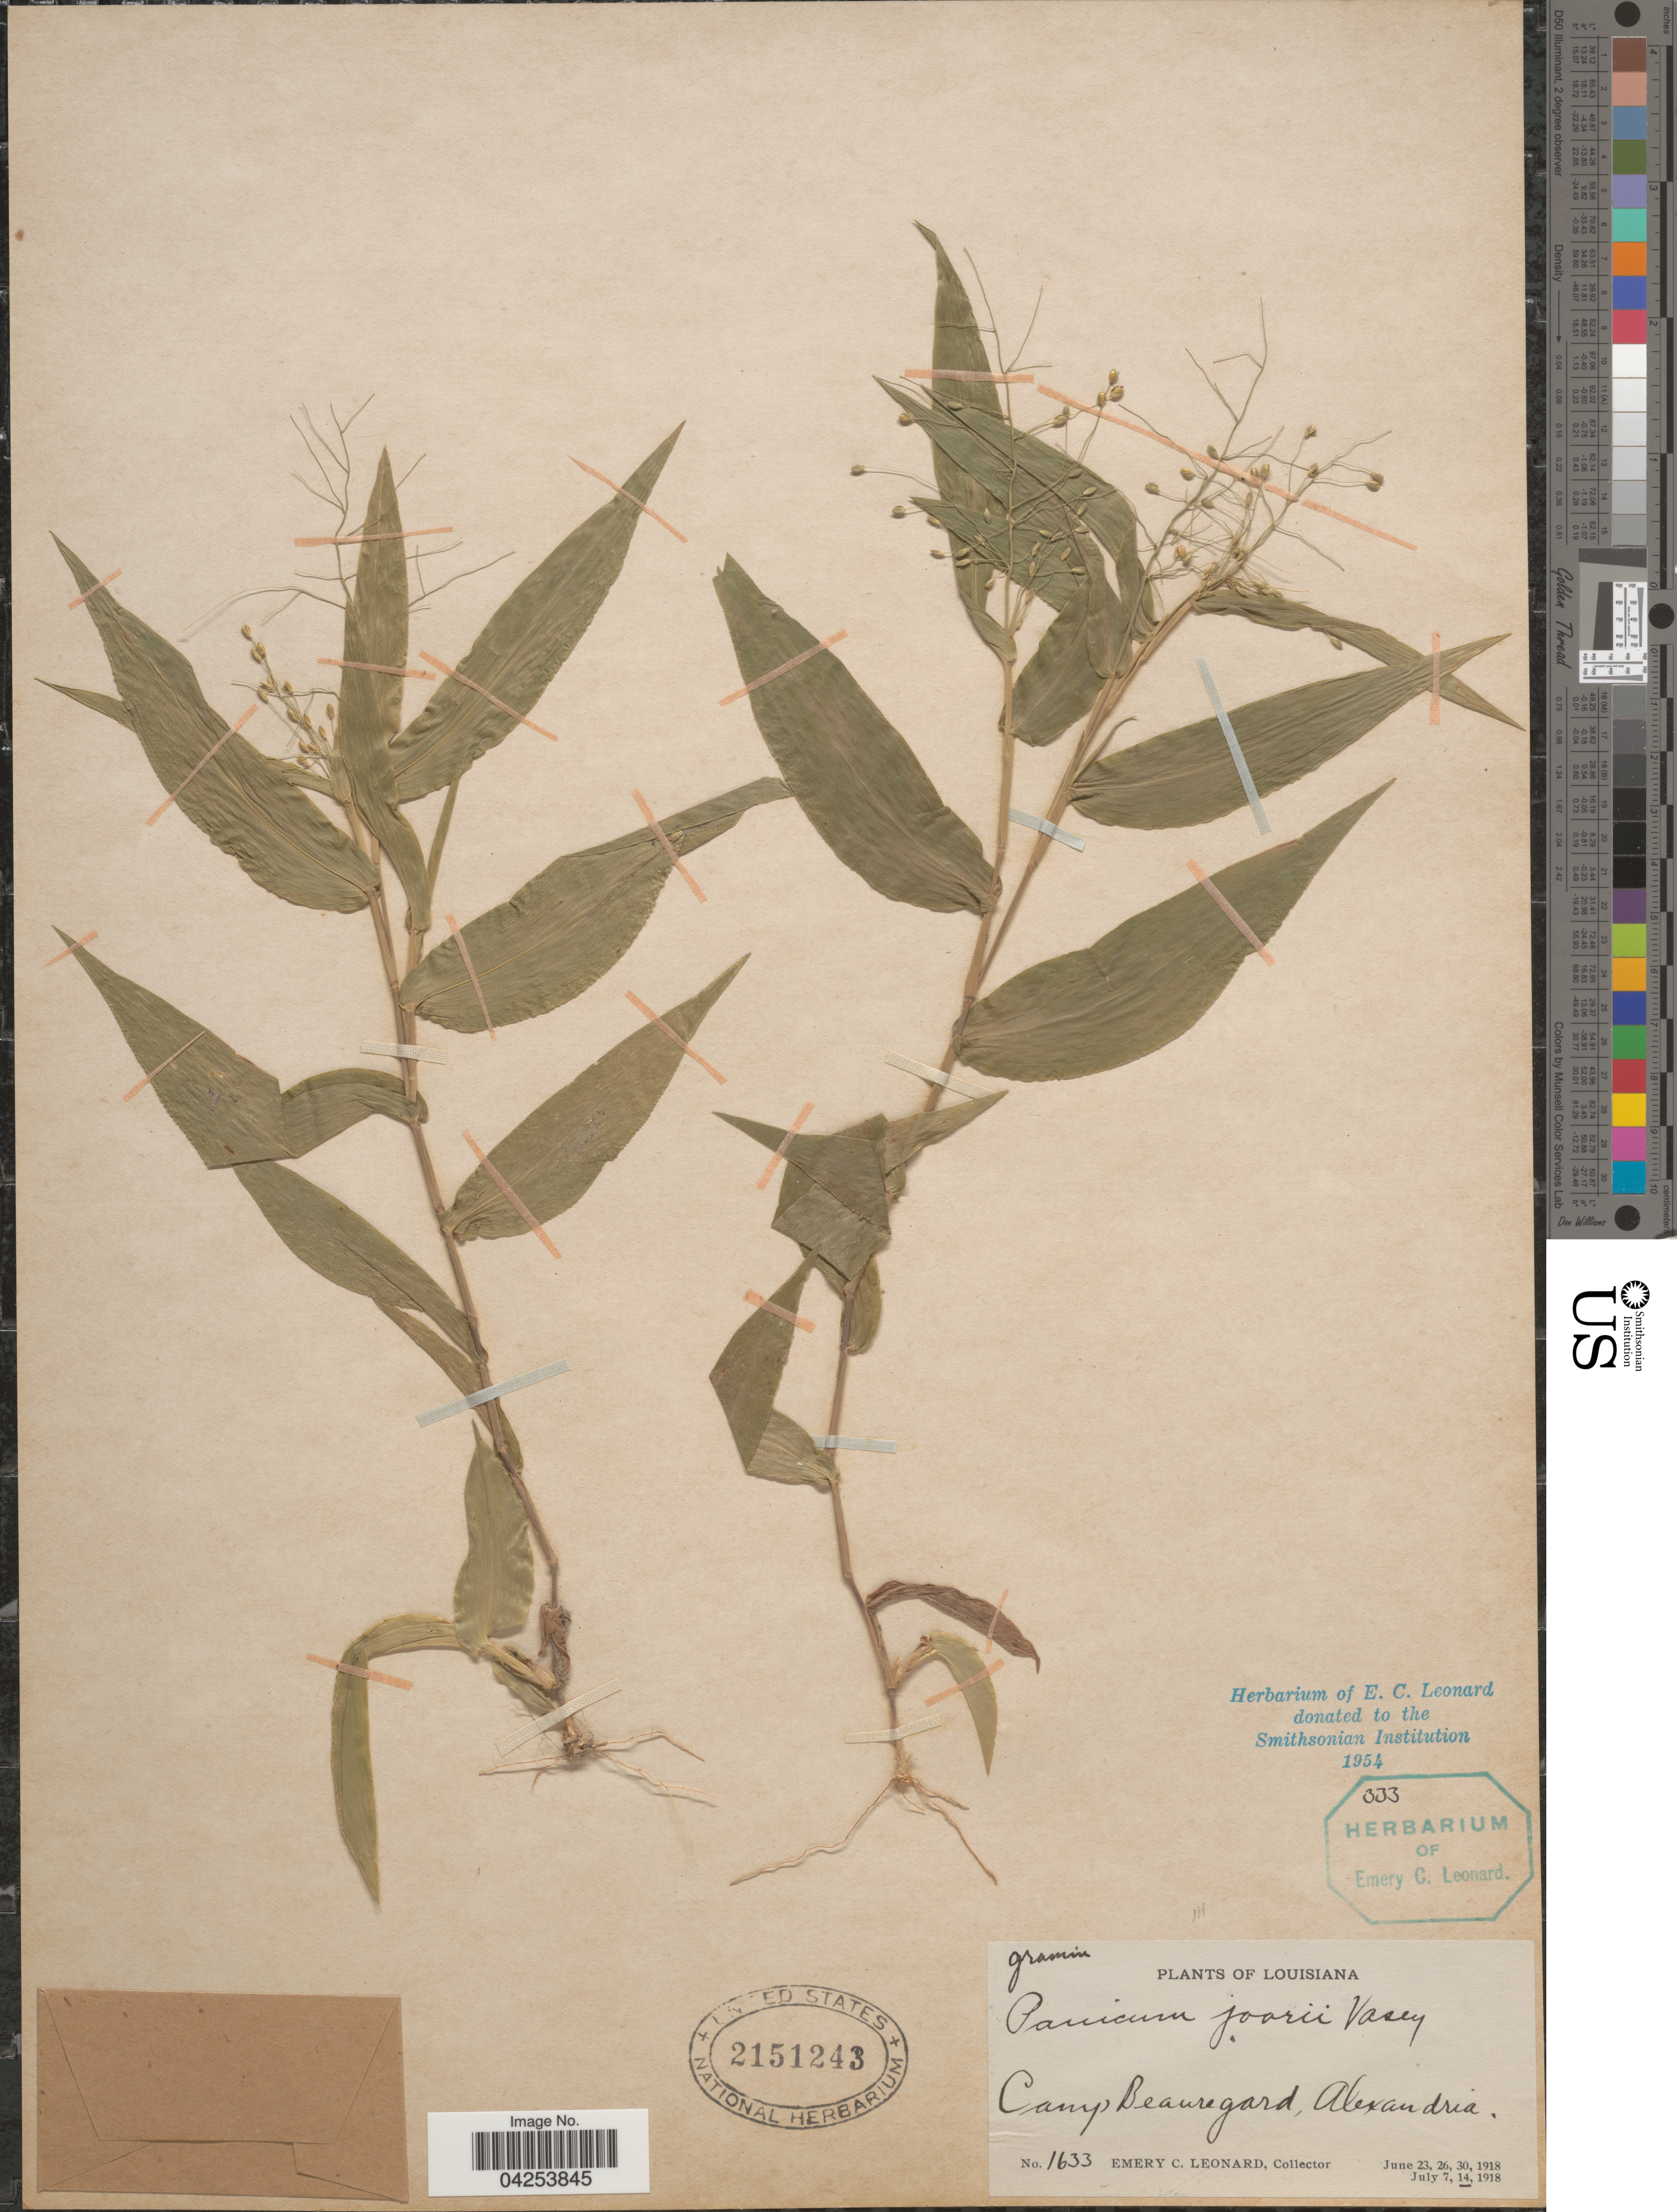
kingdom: Plantae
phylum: Tracheophyta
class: Liliopsida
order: Poales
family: Poaceae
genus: Dichanthelium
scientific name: Dichanthelium commutatum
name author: (Schult.) Gould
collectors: E. C. Leonard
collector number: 1633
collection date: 1918-07-14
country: United States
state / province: Louisiana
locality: Camp Beauregard, Alexandria.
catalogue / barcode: US 2151243